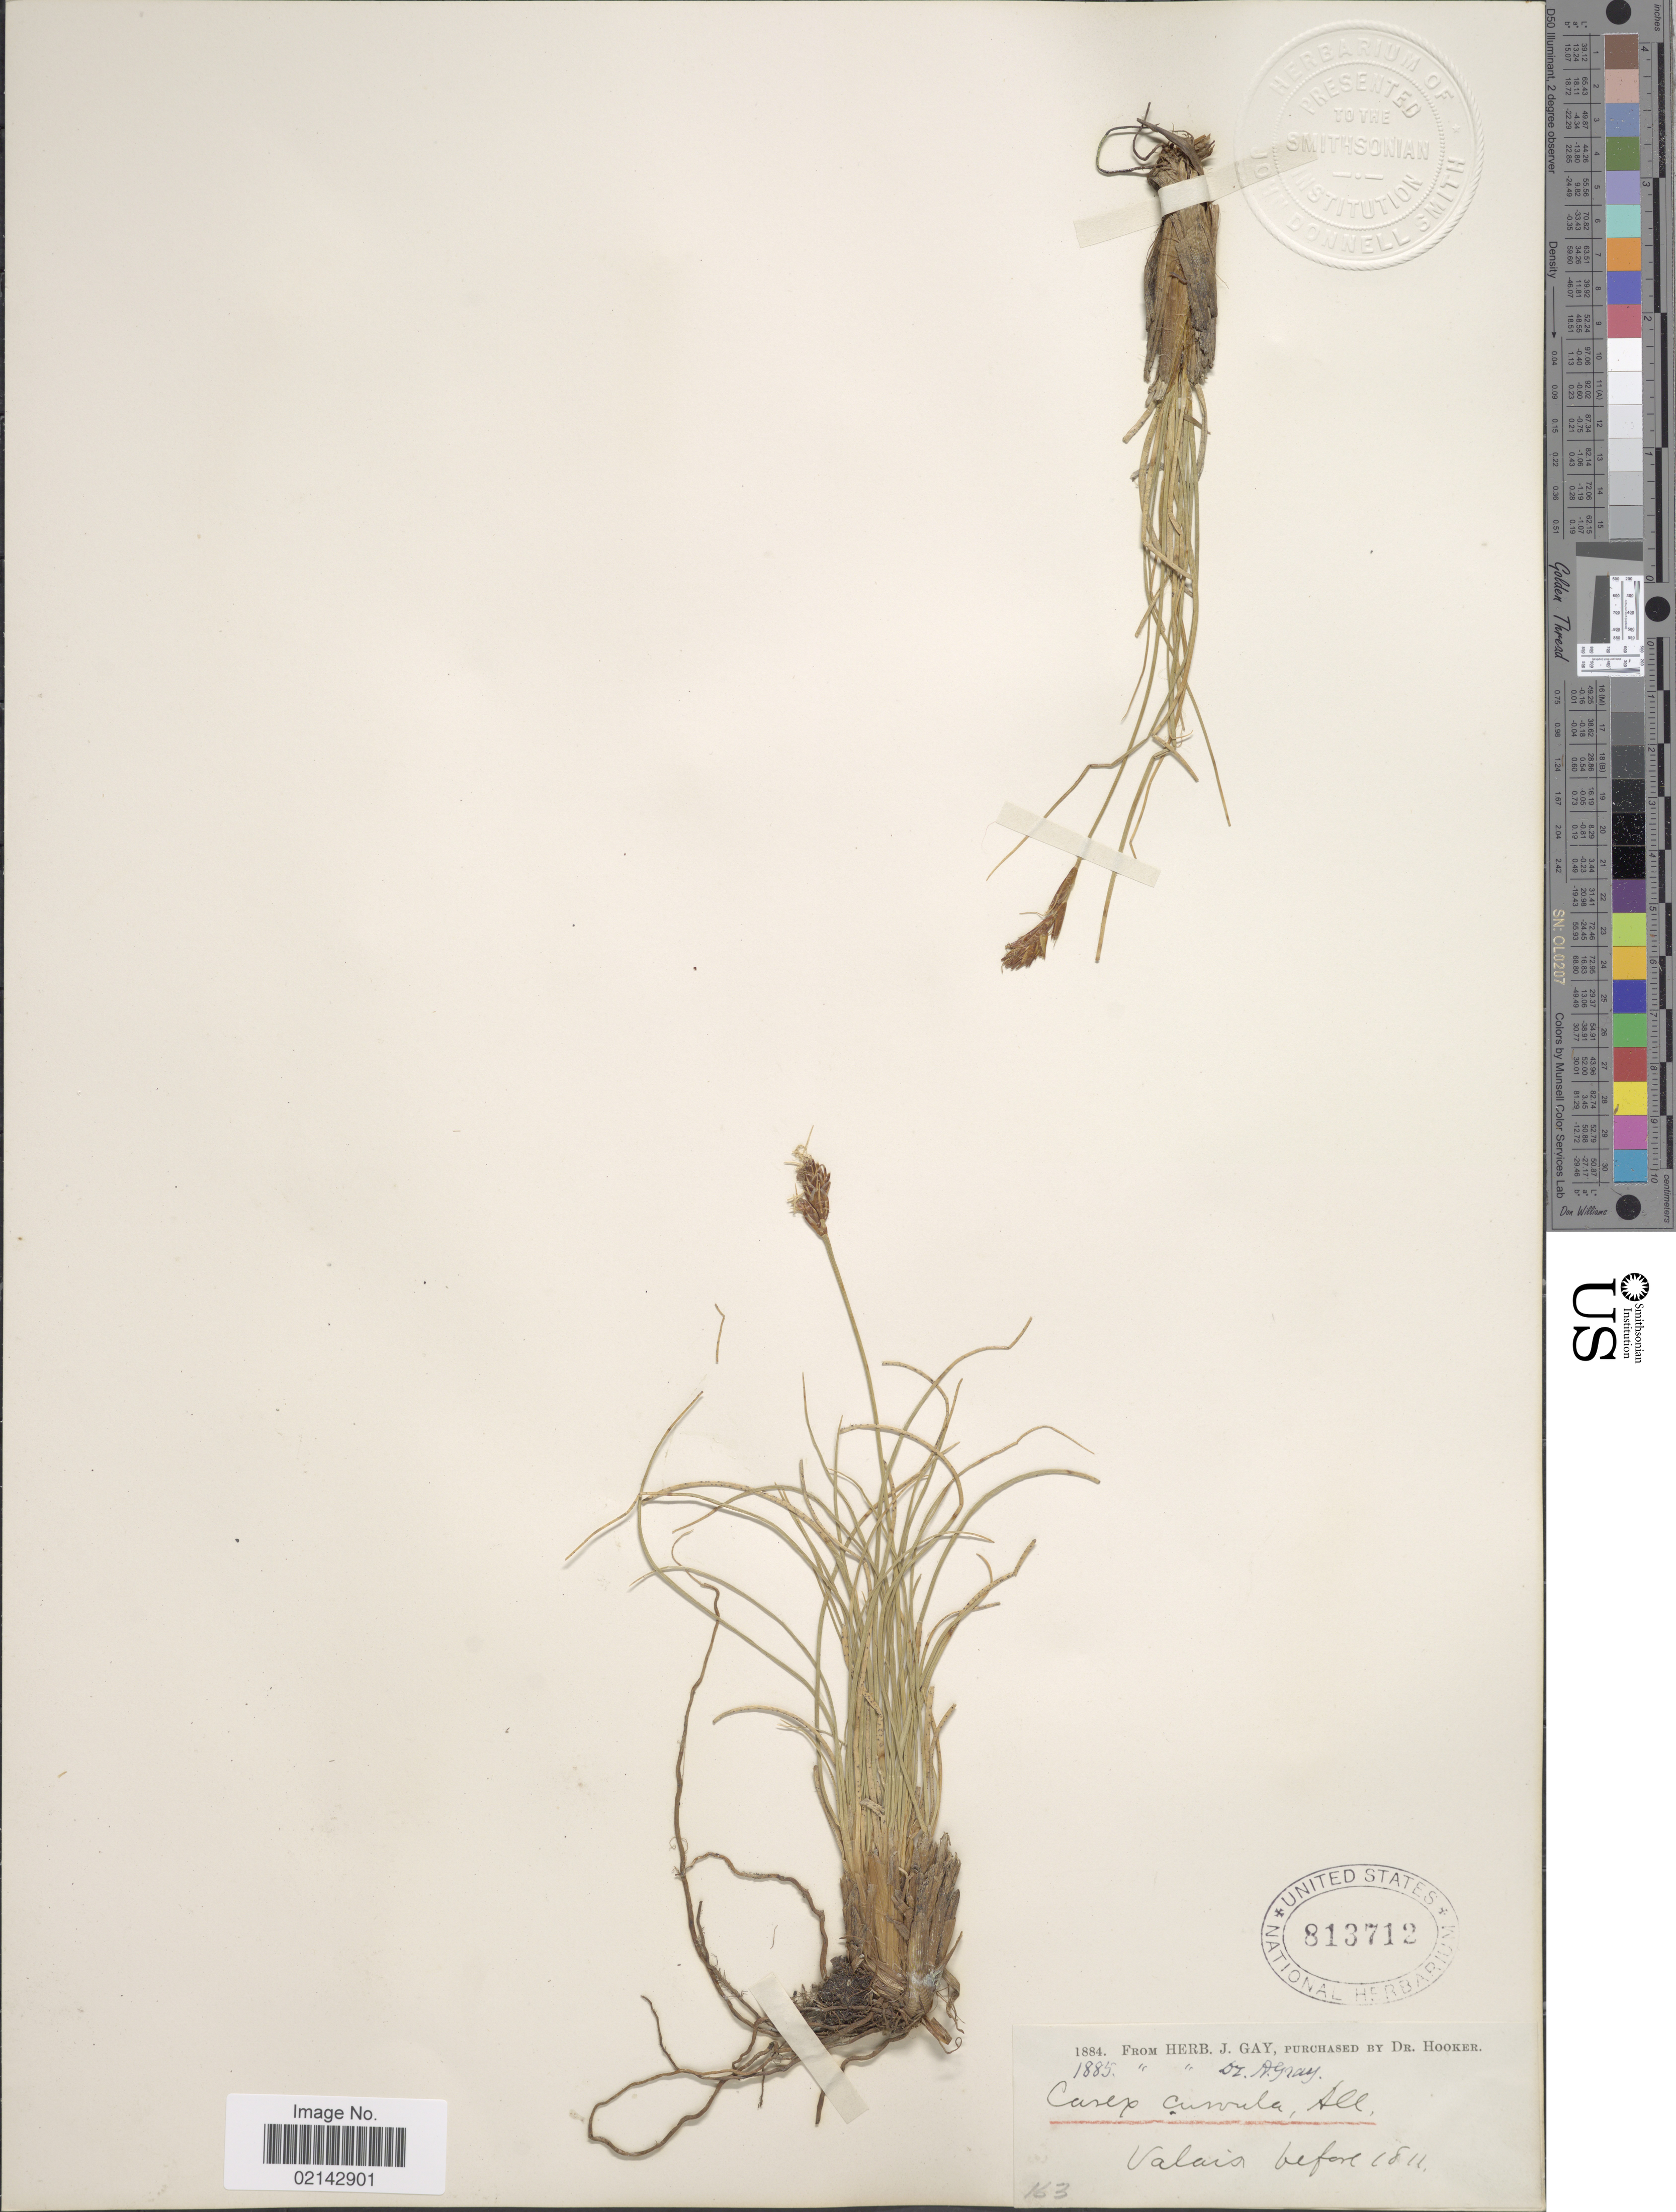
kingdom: Plantae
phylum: Tracheophyta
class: Liliopsida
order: Poales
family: Cyperaceae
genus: Carex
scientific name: Carex curvula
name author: All.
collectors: ex herb. J. Gay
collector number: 163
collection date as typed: before 1811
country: Switzerland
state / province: Valais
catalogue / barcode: US 813712